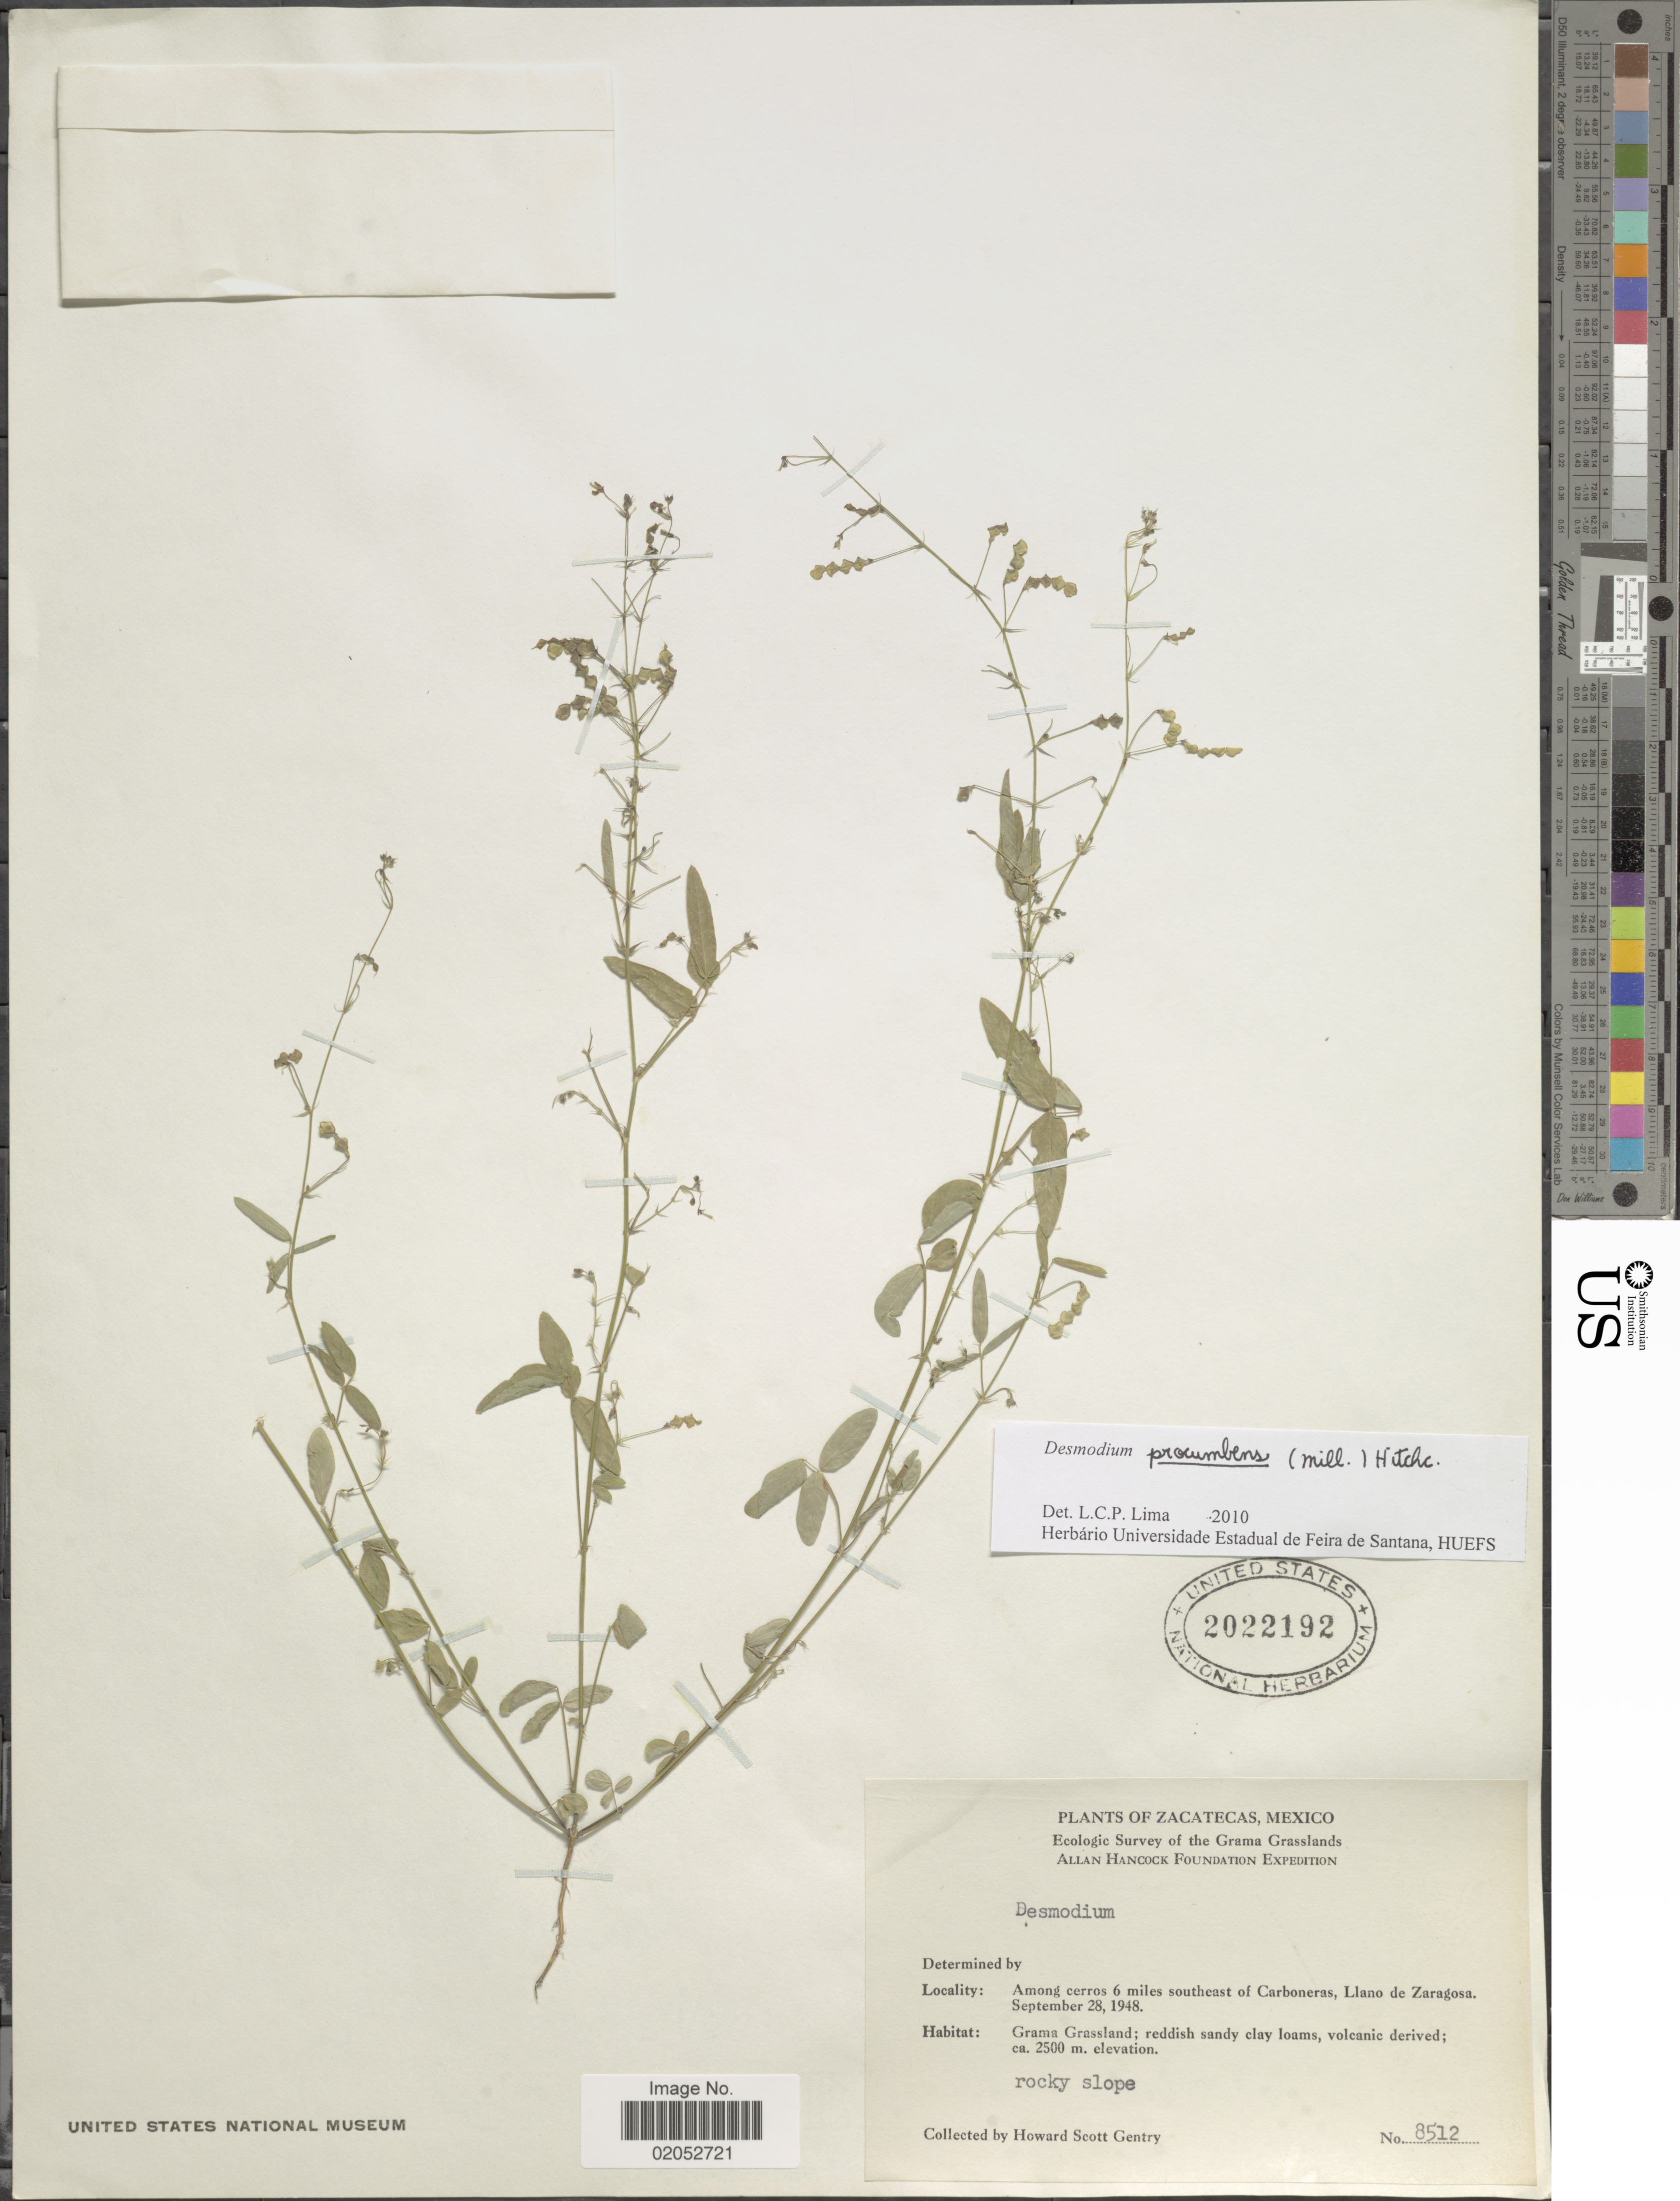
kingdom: Plantae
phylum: Tracheophyta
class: Magnoliopsida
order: Fabales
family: Fabaceae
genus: Desmodium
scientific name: Desmodium procumbens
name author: (Mill.) Hitchc.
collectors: H. S. Gentry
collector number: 8512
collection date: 1948-09-28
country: Mexico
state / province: Zacatecas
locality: Among cerros 6 miles southeast of Carboneras, Llanos de Zaragosa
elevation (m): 2500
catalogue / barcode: US 2022192